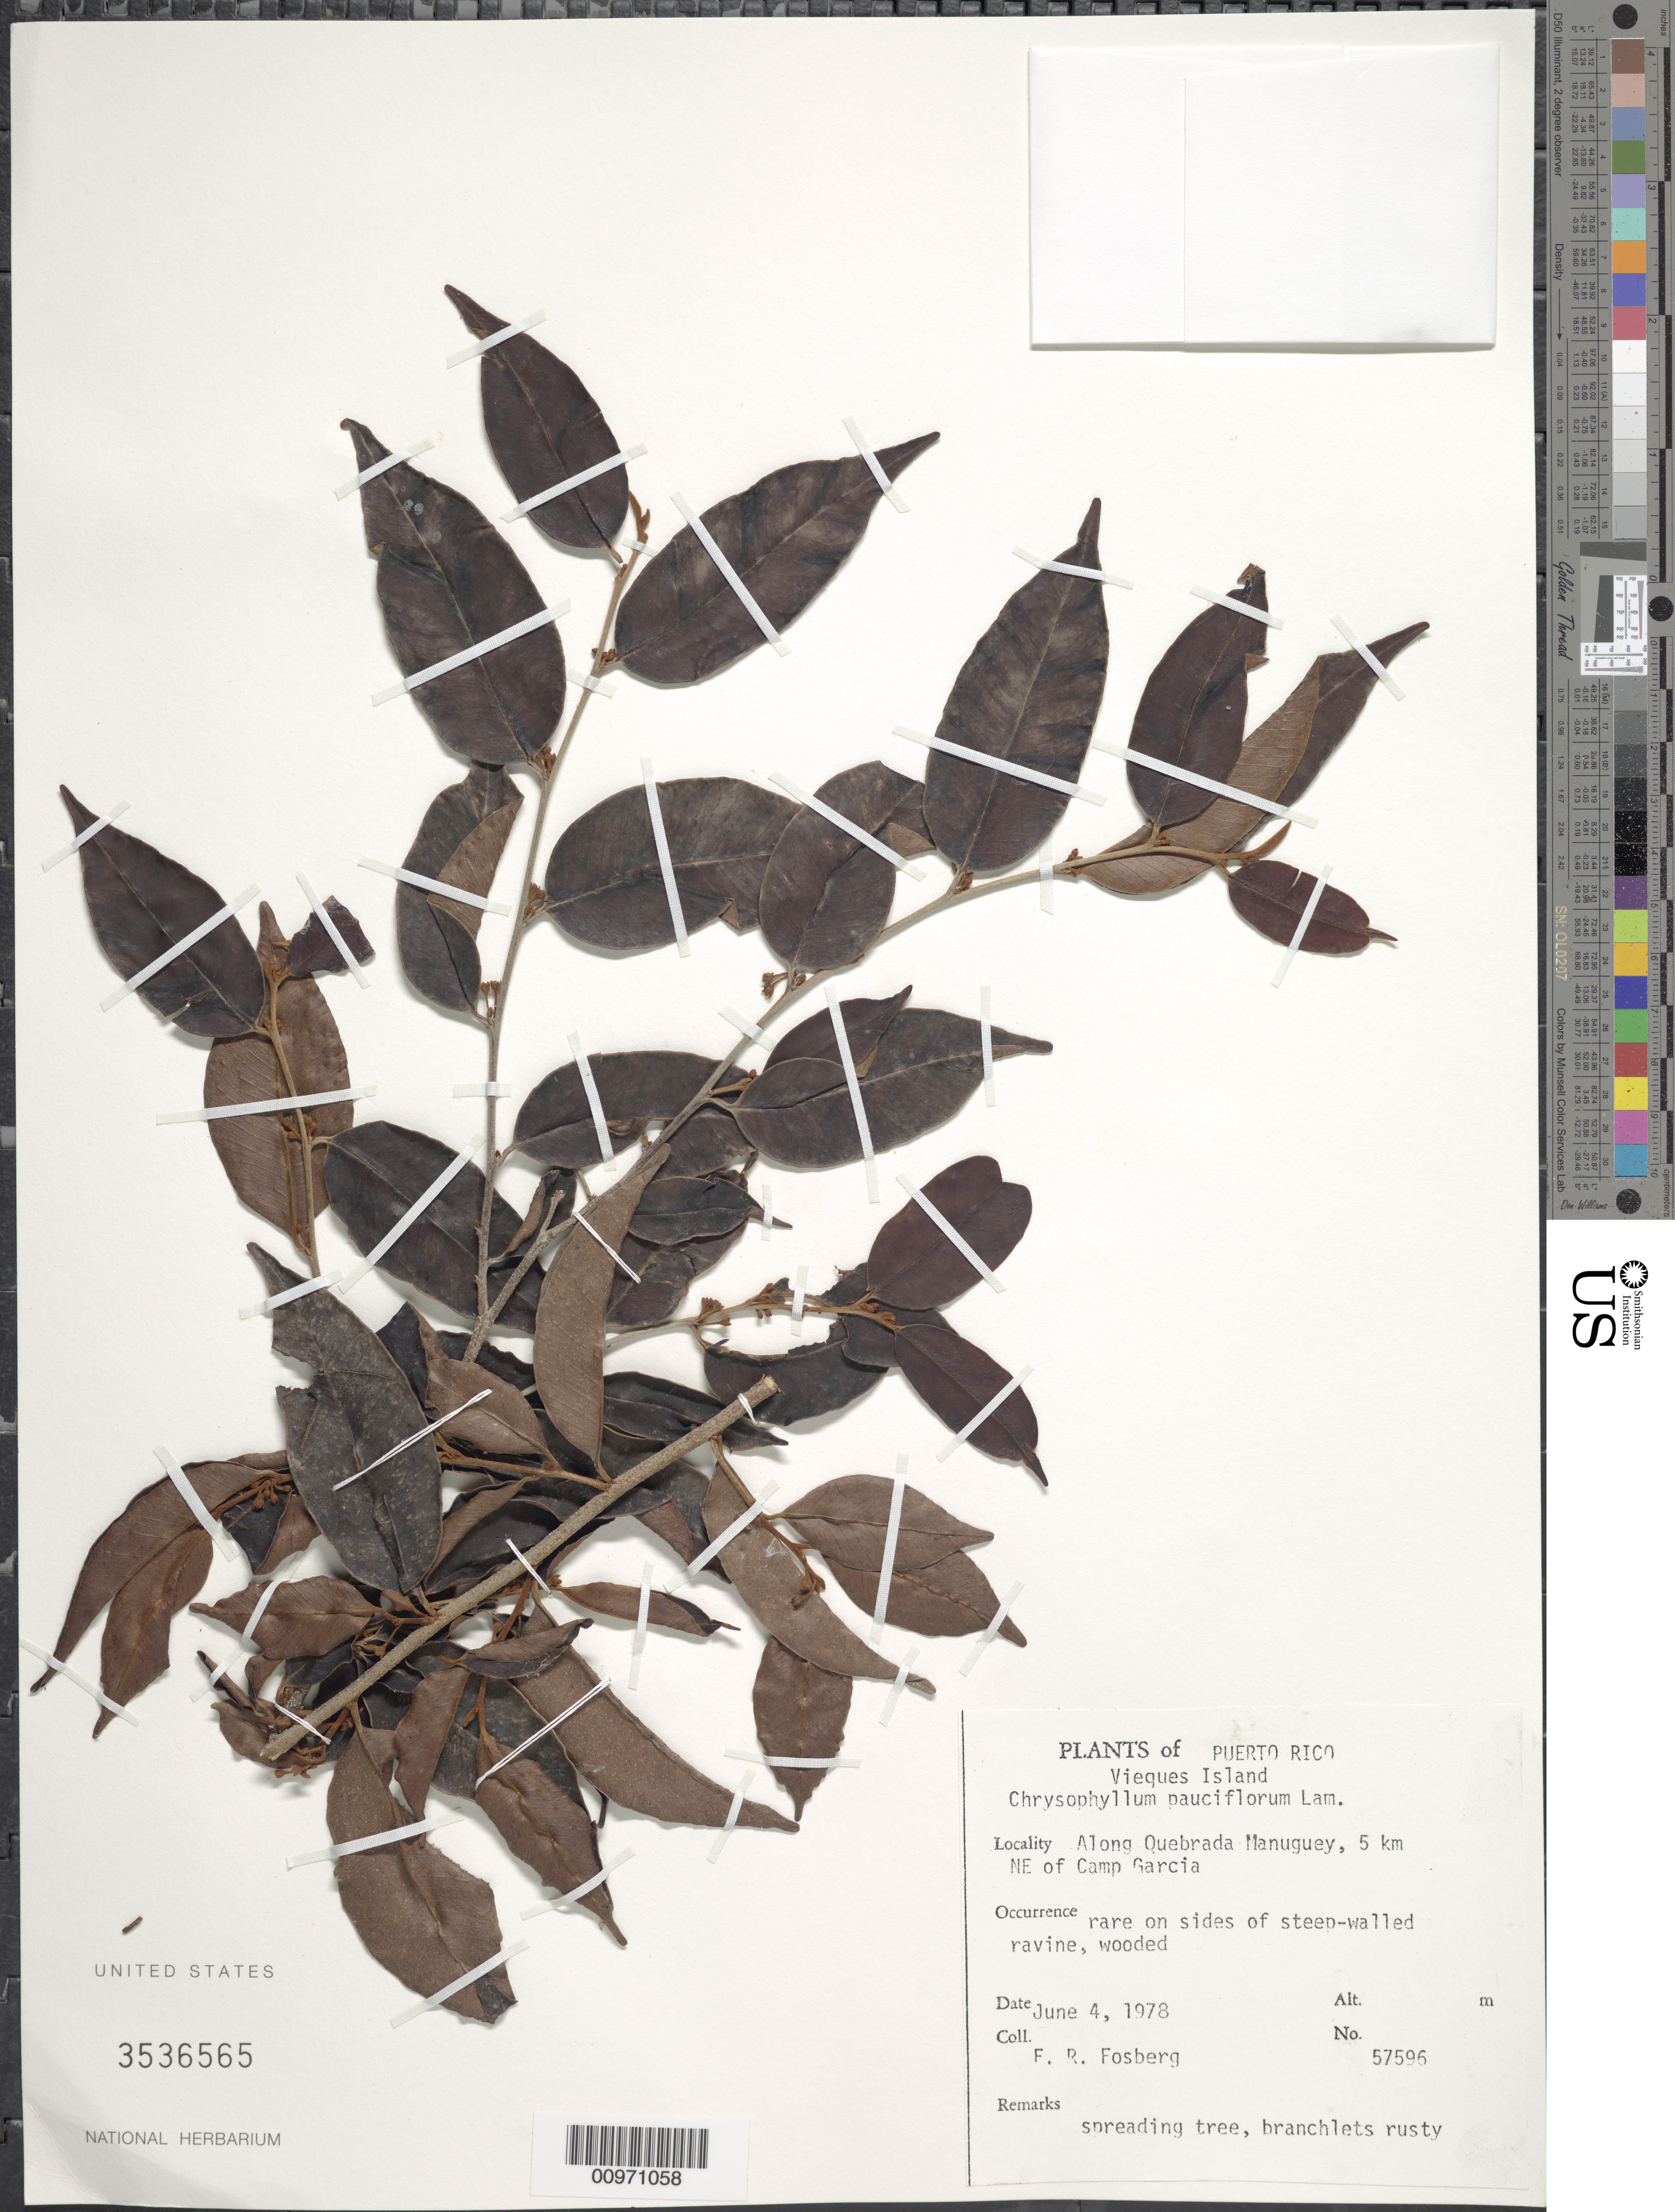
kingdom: Plantae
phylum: Tracheophyta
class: Magnoliopsida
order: Ericales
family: Sapotaceae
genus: Chrysophyllum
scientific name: Chrysophyllum pauciflorum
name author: Lam.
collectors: F. R. Fosberg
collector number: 57596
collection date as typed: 04 Jun 1978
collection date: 1978-06-04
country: Puerto Rico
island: Vieques I.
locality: Along Quebrada Manuguey, 5 km NE of Camp Garcia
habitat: On sides of steep-walled ravine, wooded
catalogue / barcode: US 3536565